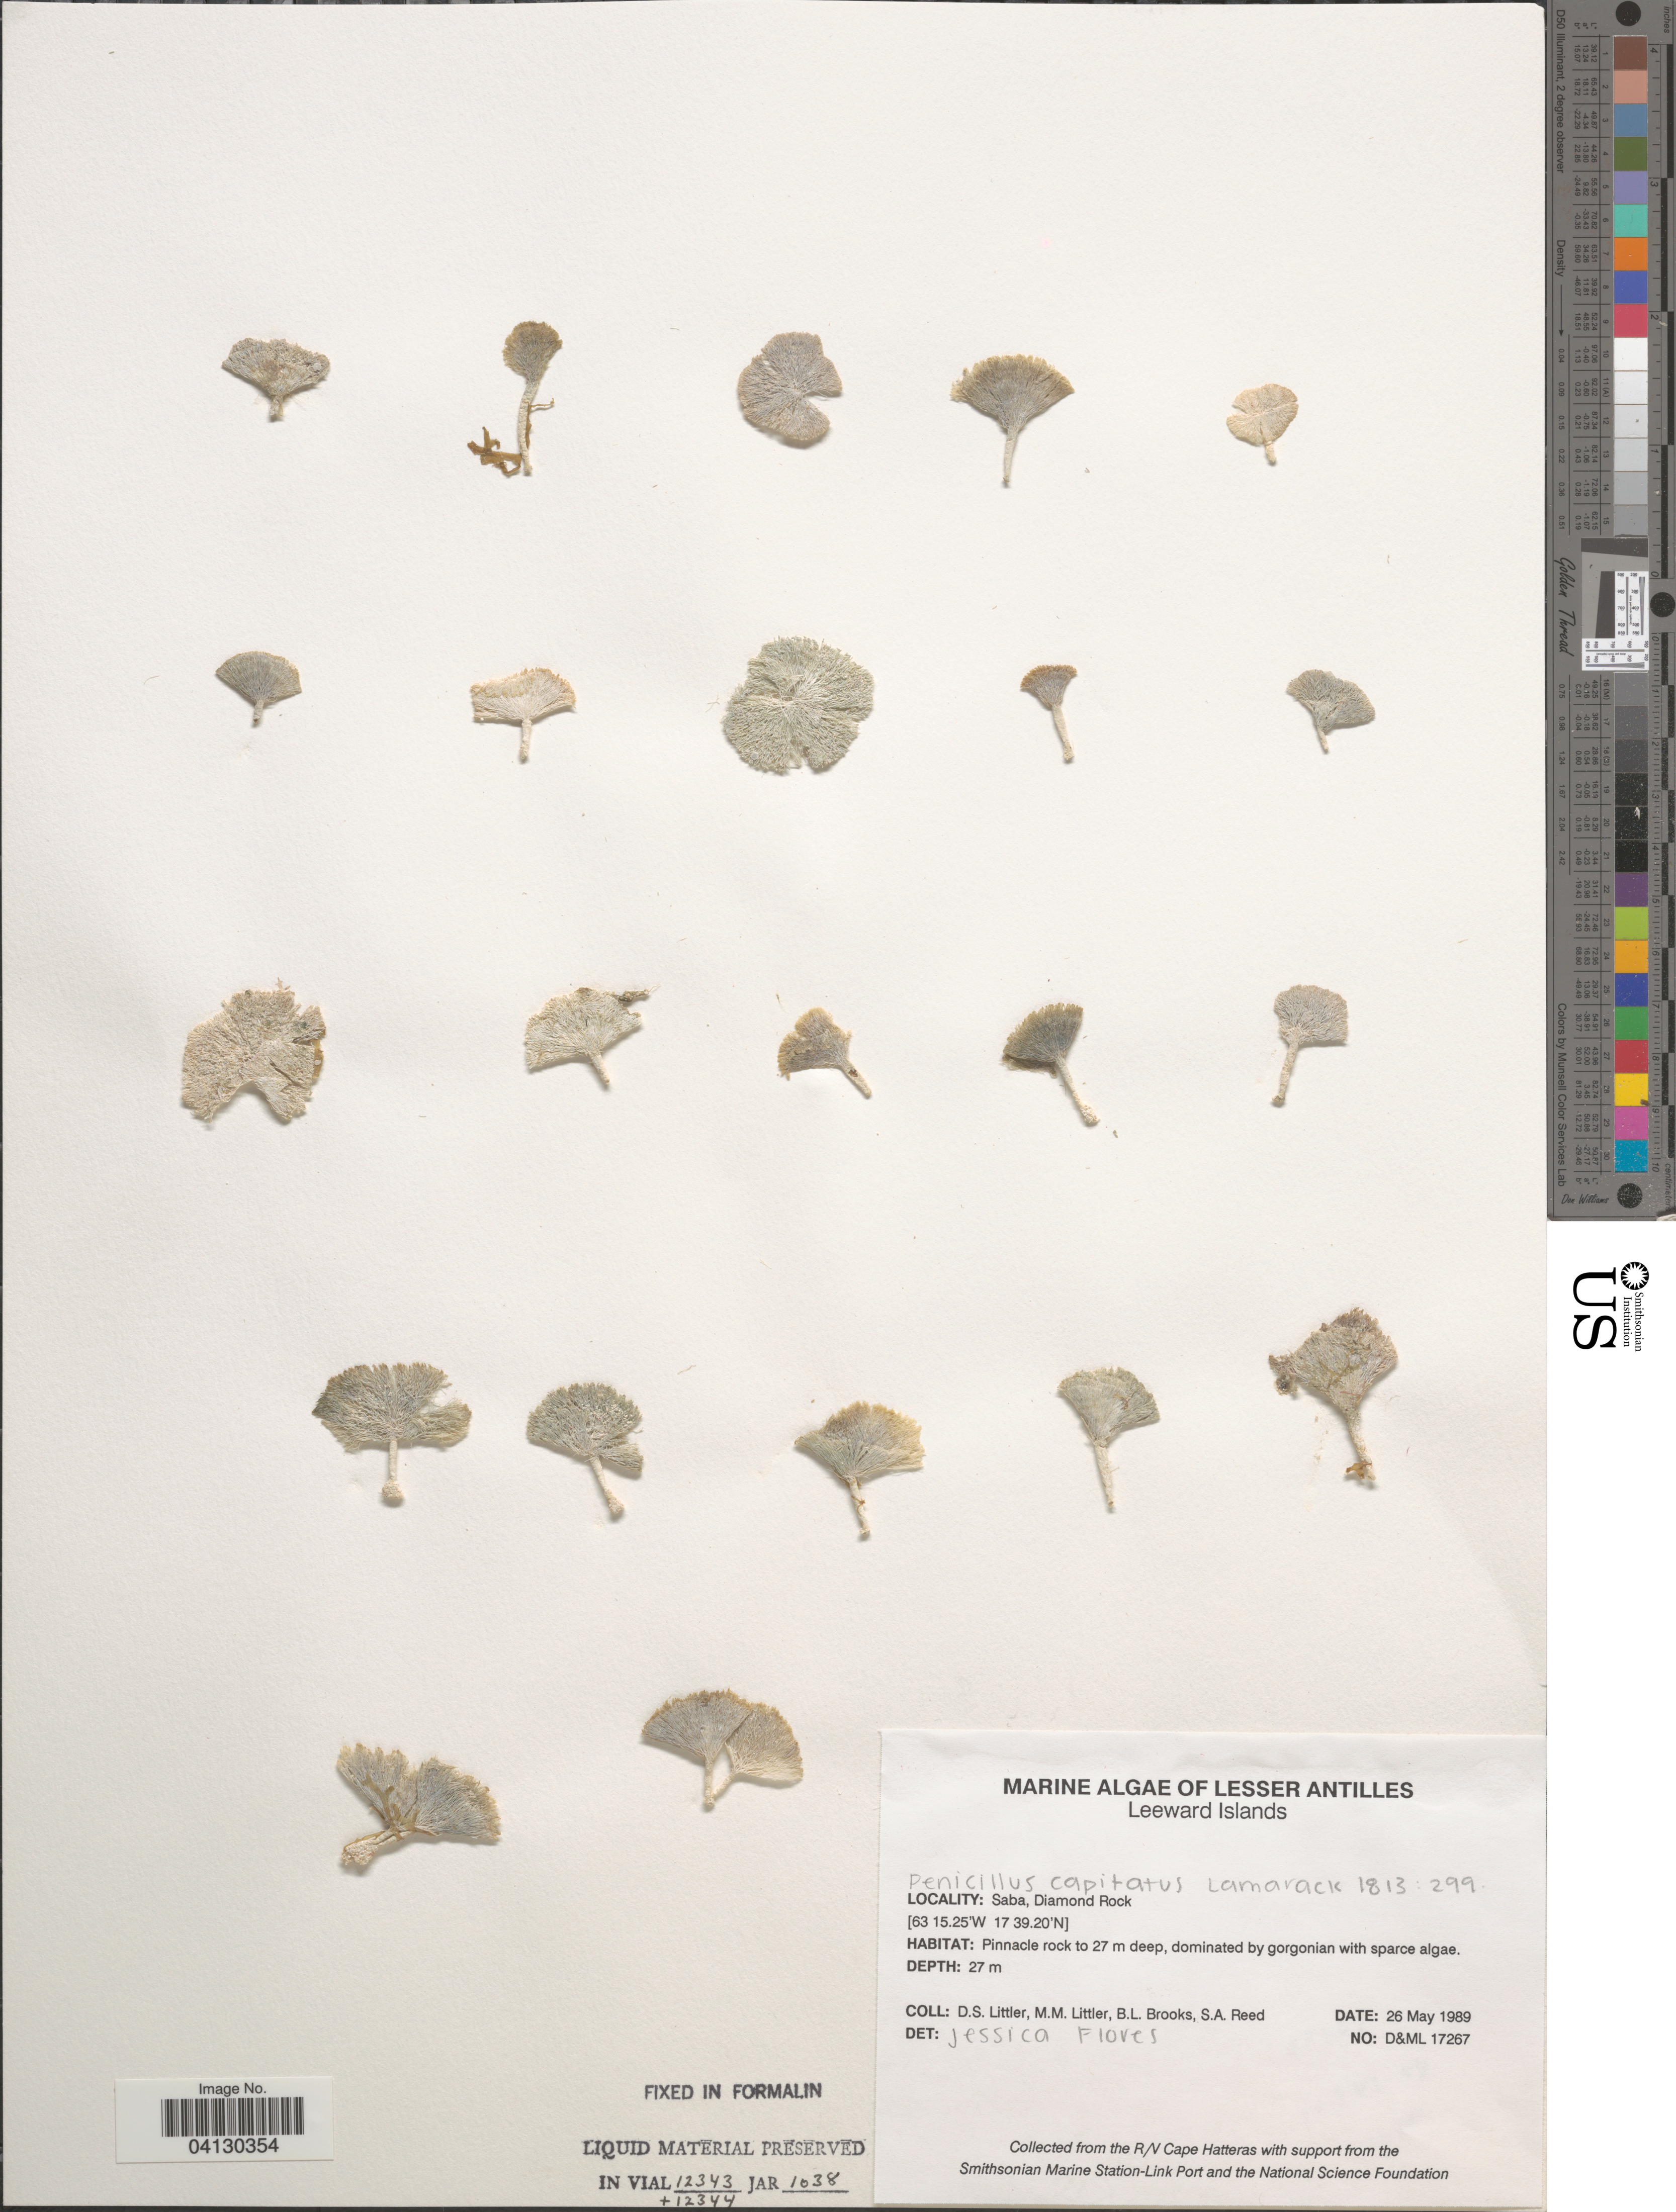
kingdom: Plantae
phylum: Chlorophyta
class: Ulvophyceae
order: Bryopsidales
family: Udoteaceae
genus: Penicillus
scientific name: Penicillus capitatus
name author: Lam.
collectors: D. S. Littler, B. Brooks & S. Reed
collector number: D&ML17267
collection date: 1989-05-26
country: Netherlands Antilles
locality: Lesser Antilles. Leeward Islands. Saba, Diamond Rock.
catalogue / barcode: US 328979